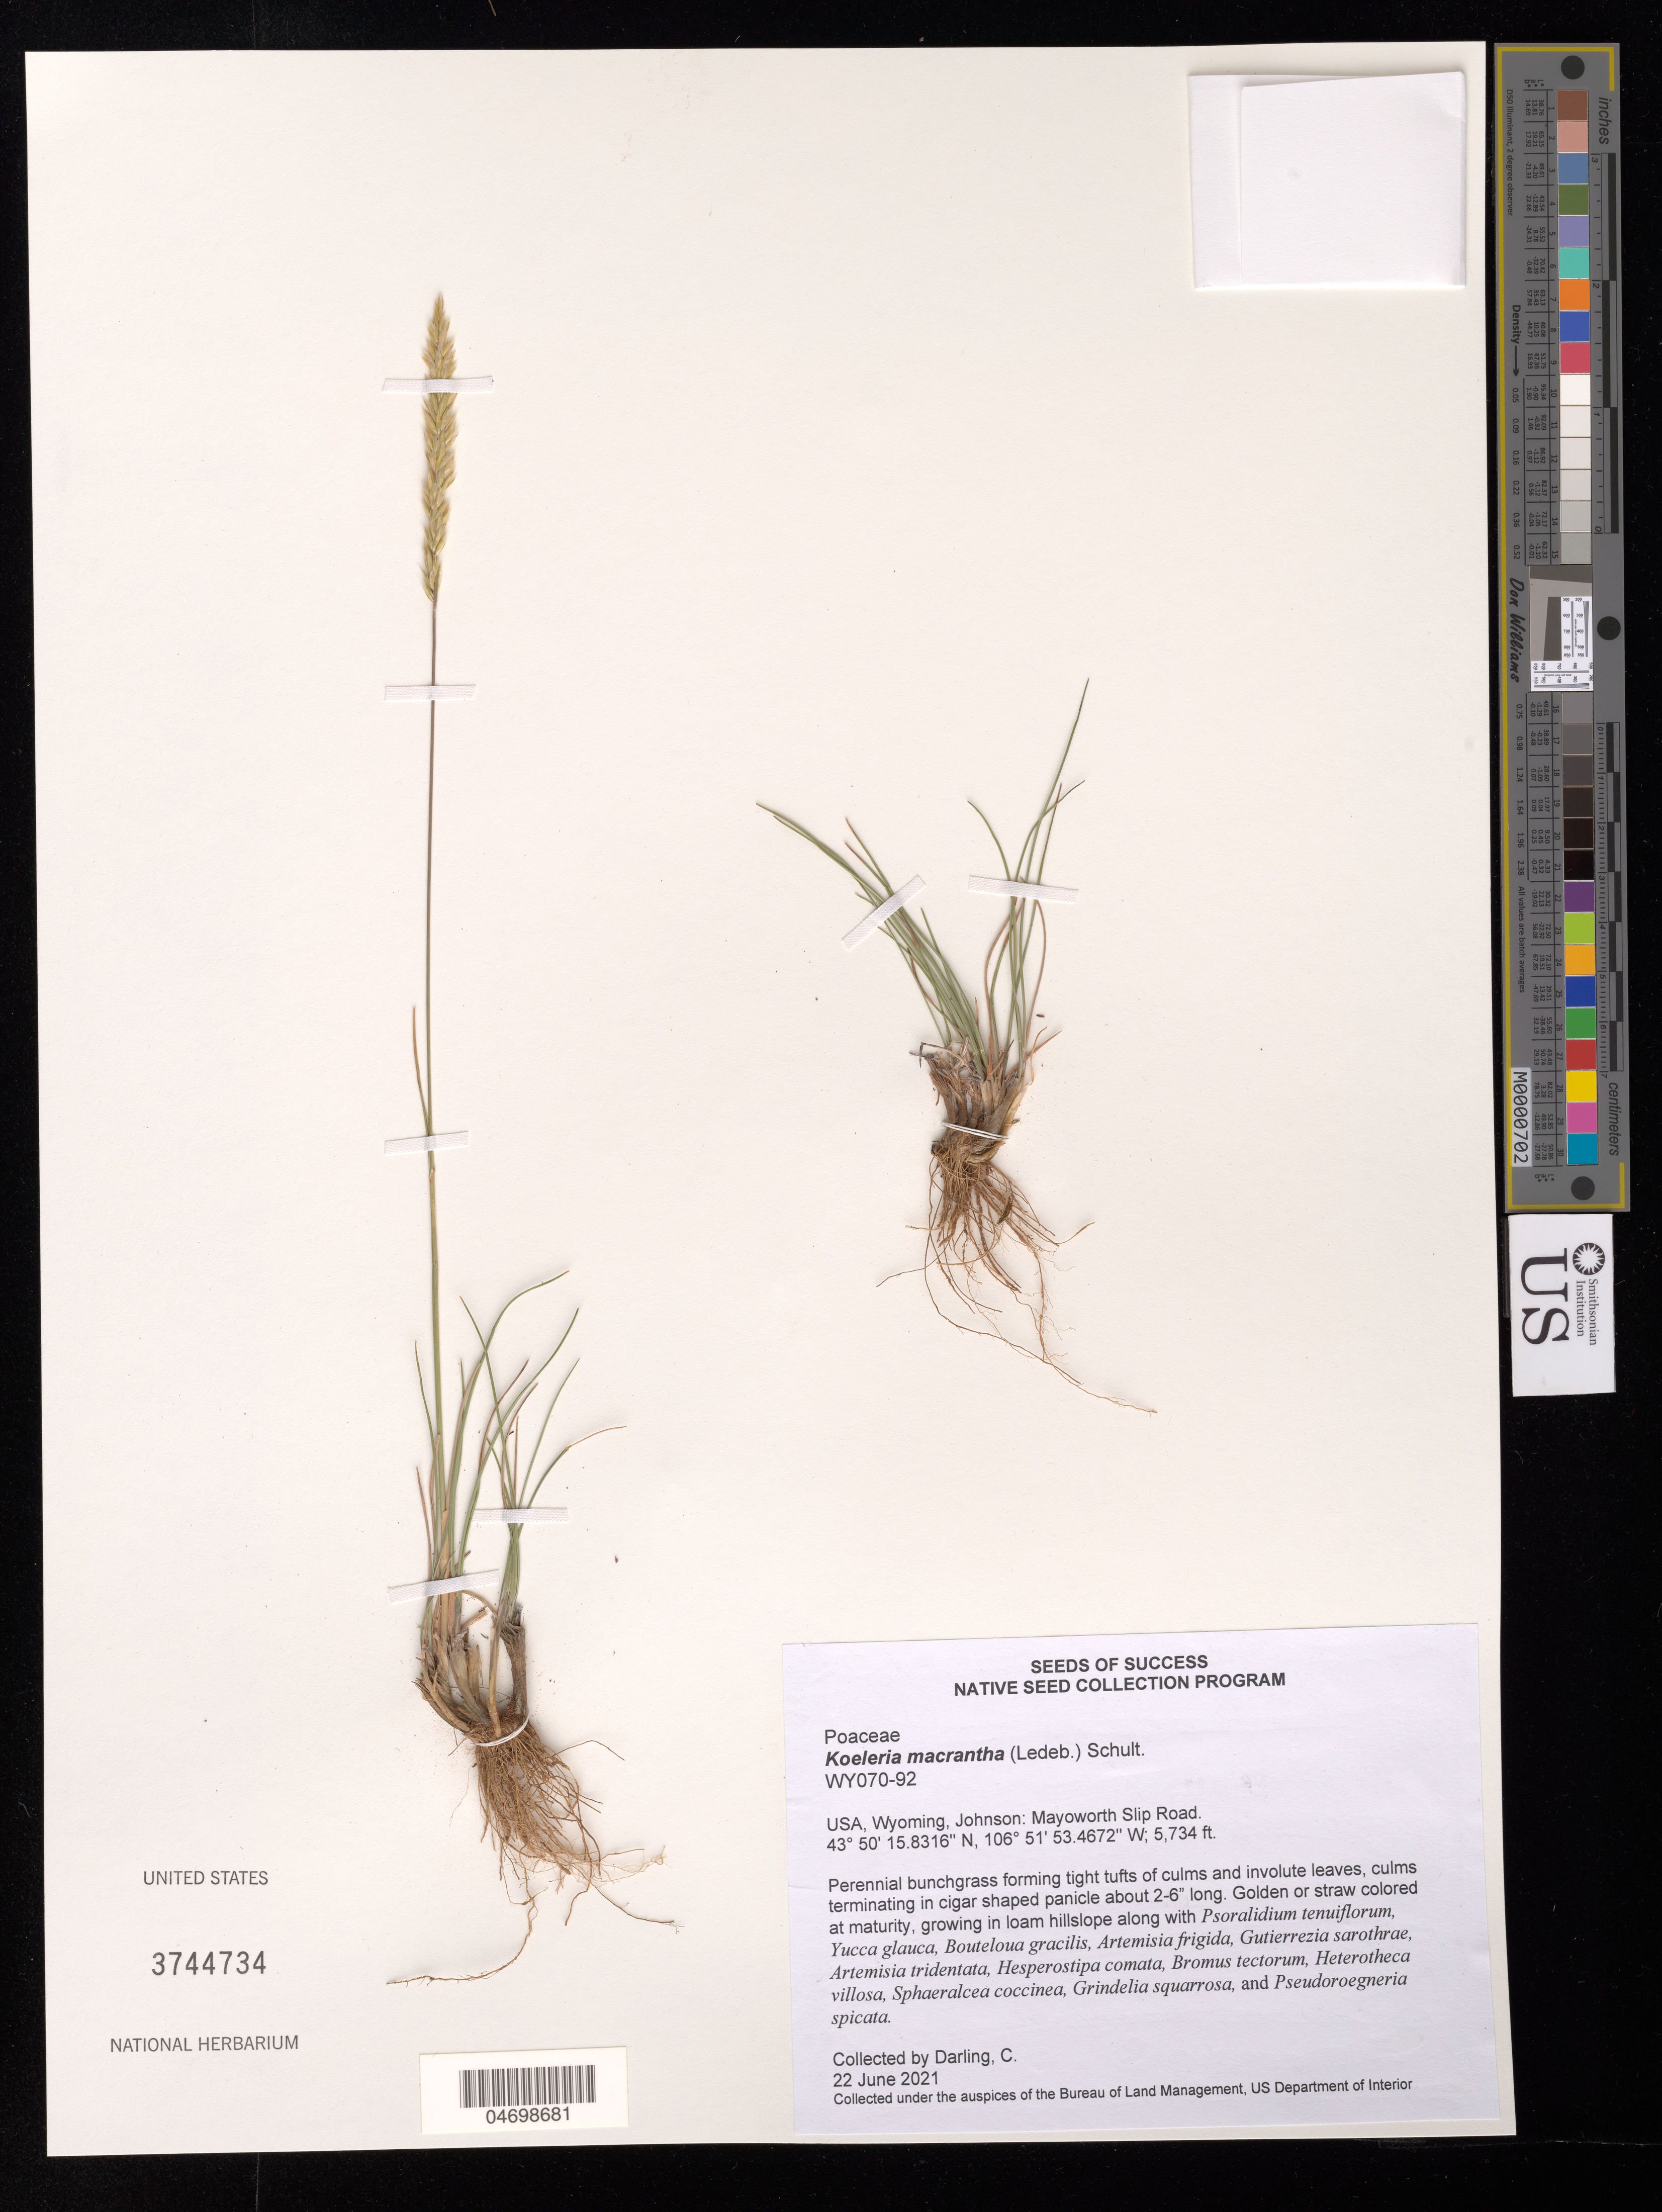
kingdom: Plantae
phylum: Tracheophyta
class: Liliopsida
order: Poales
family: Poaceae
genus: Koeleria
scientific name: Koeleria macrantha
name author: (Ledeb.) Schult.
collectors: C. Darling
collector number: WY070-92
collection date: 2021-06-22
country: United States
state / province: Wyoming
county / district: Johnson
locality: Mayoworth Slip Road.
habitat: Loam hillslope. With Yucca glauca, Bouteloua gracilis, Artemisia frigida, ect.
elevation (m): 1748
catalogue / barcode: US 3744734